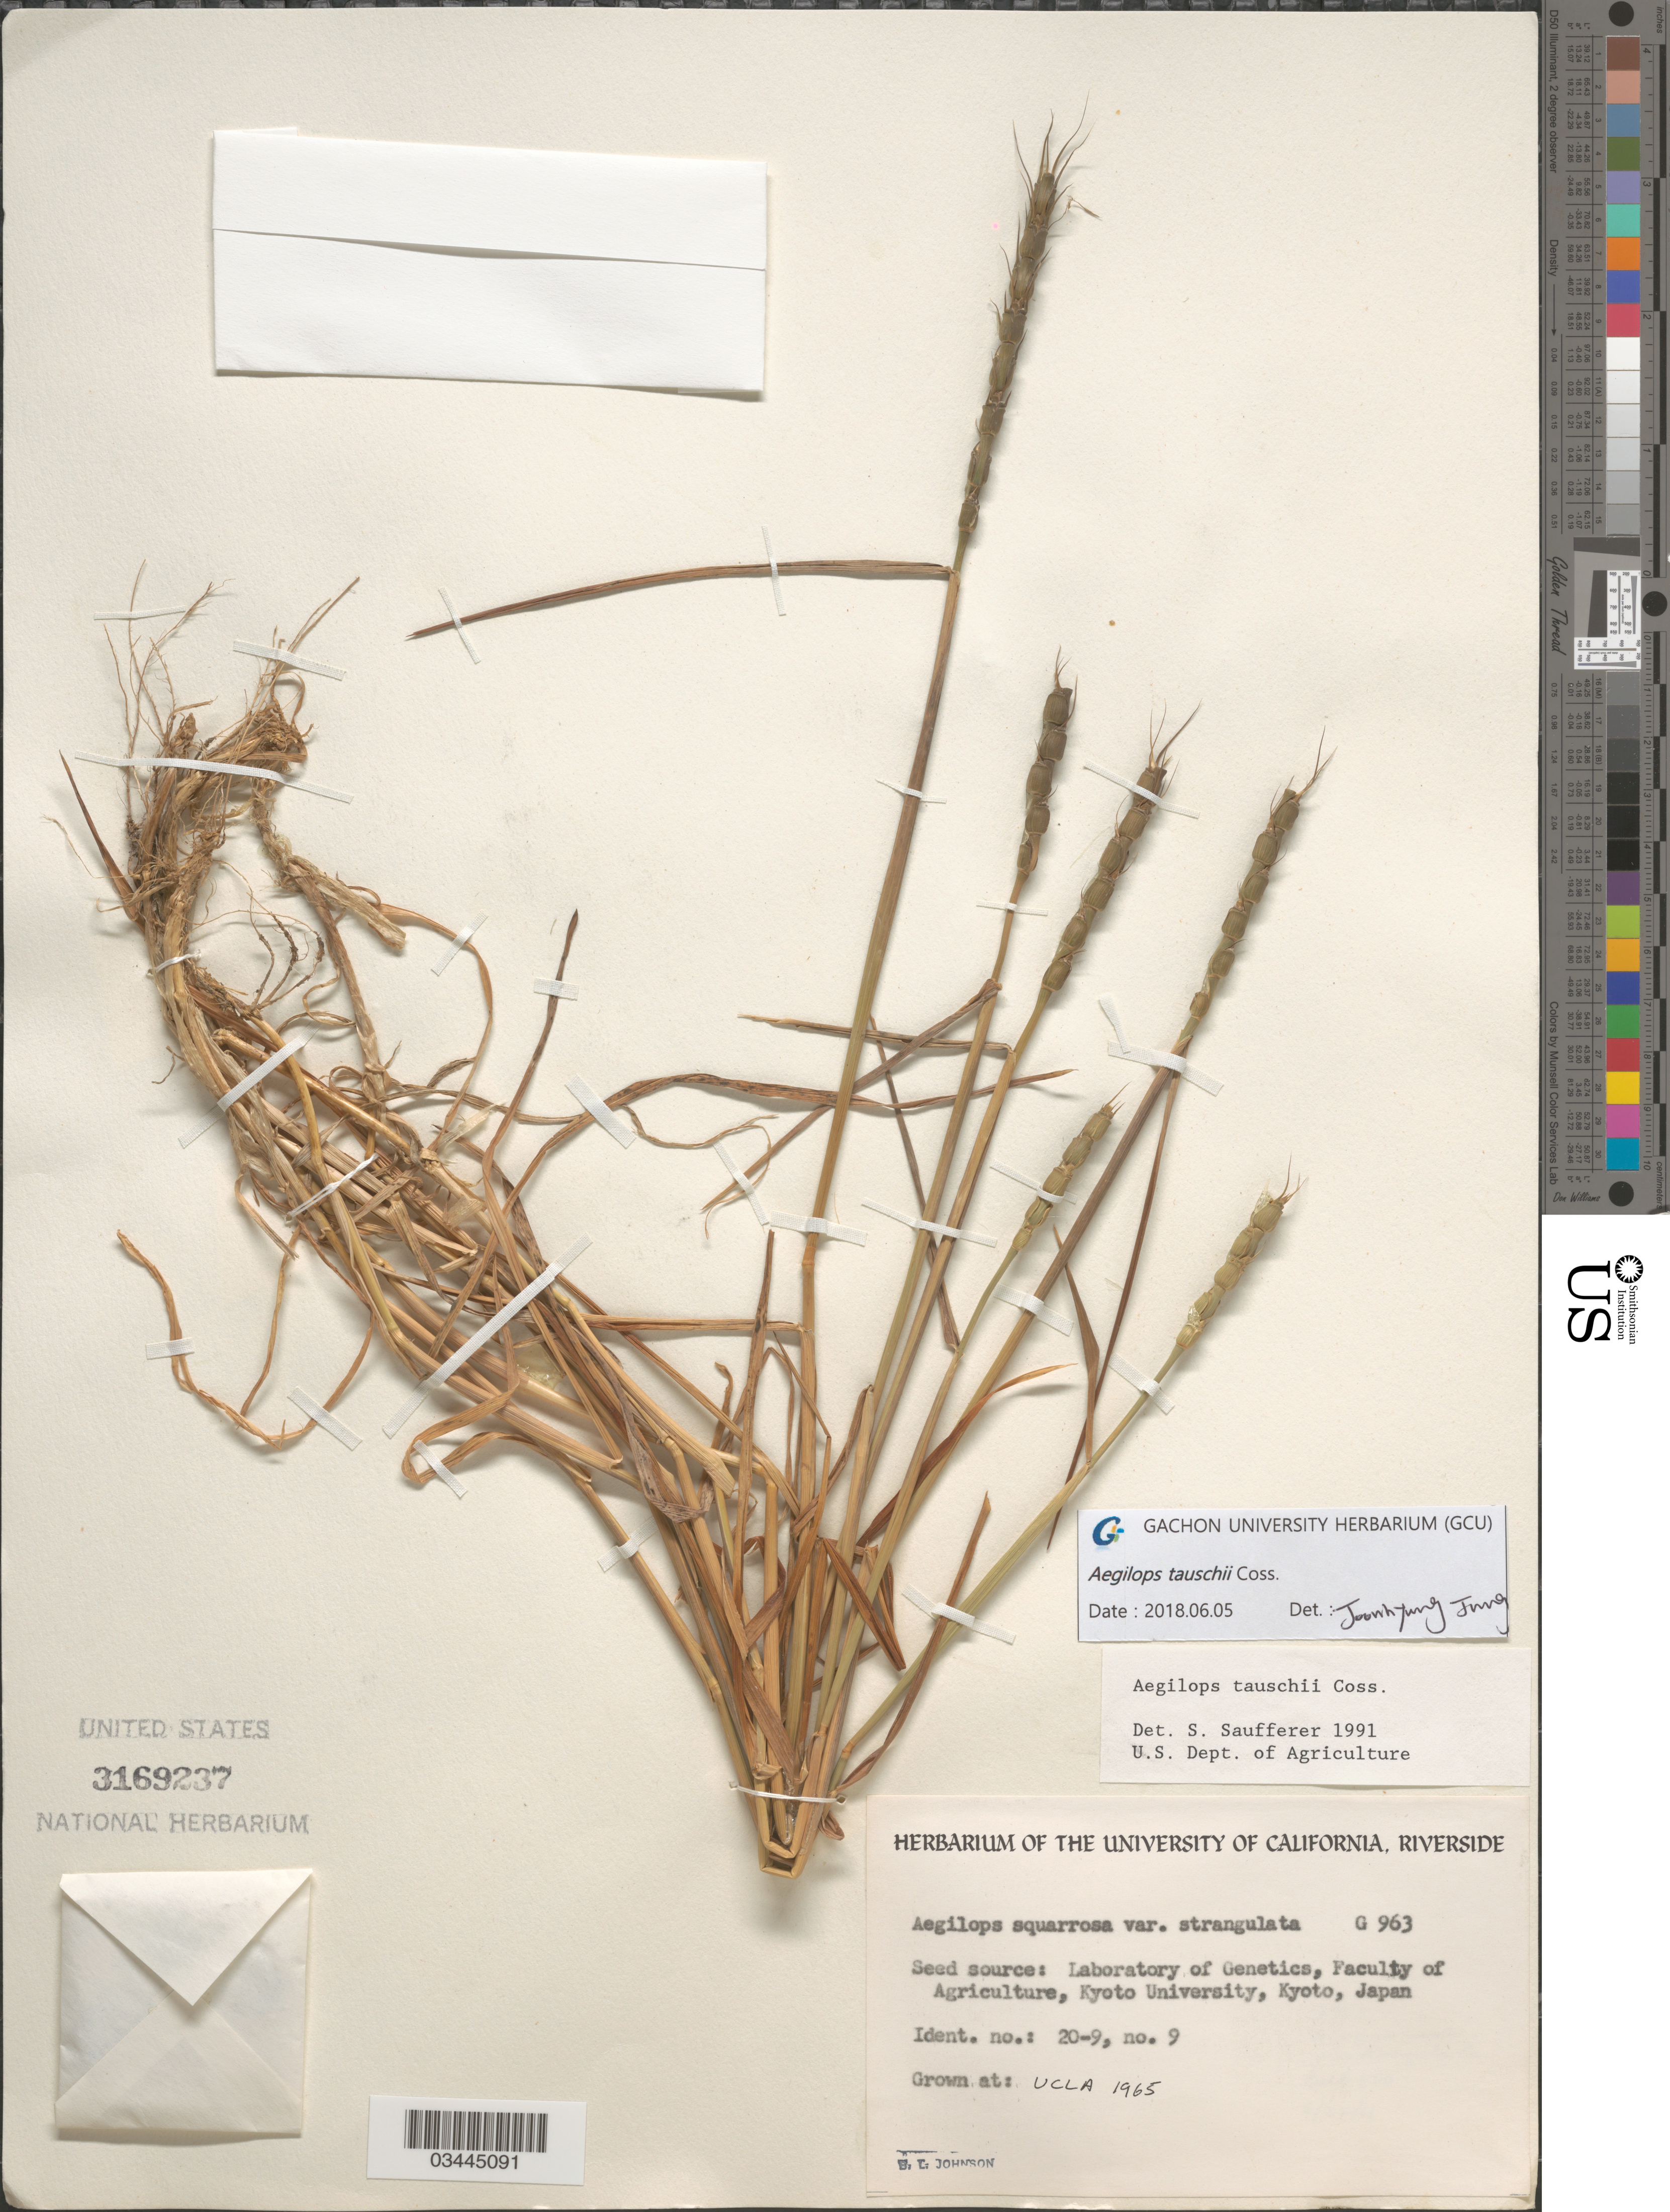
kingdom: Plantae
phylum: Tracheophyta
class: Liliopsida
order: Poales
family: Poaceae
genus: Aegilops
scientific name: Aegilops tauschii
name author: Coss.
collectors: B. Johnson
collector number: G963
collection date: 1965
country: United States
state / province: California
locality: UCCLA.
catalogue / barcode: US 3169237